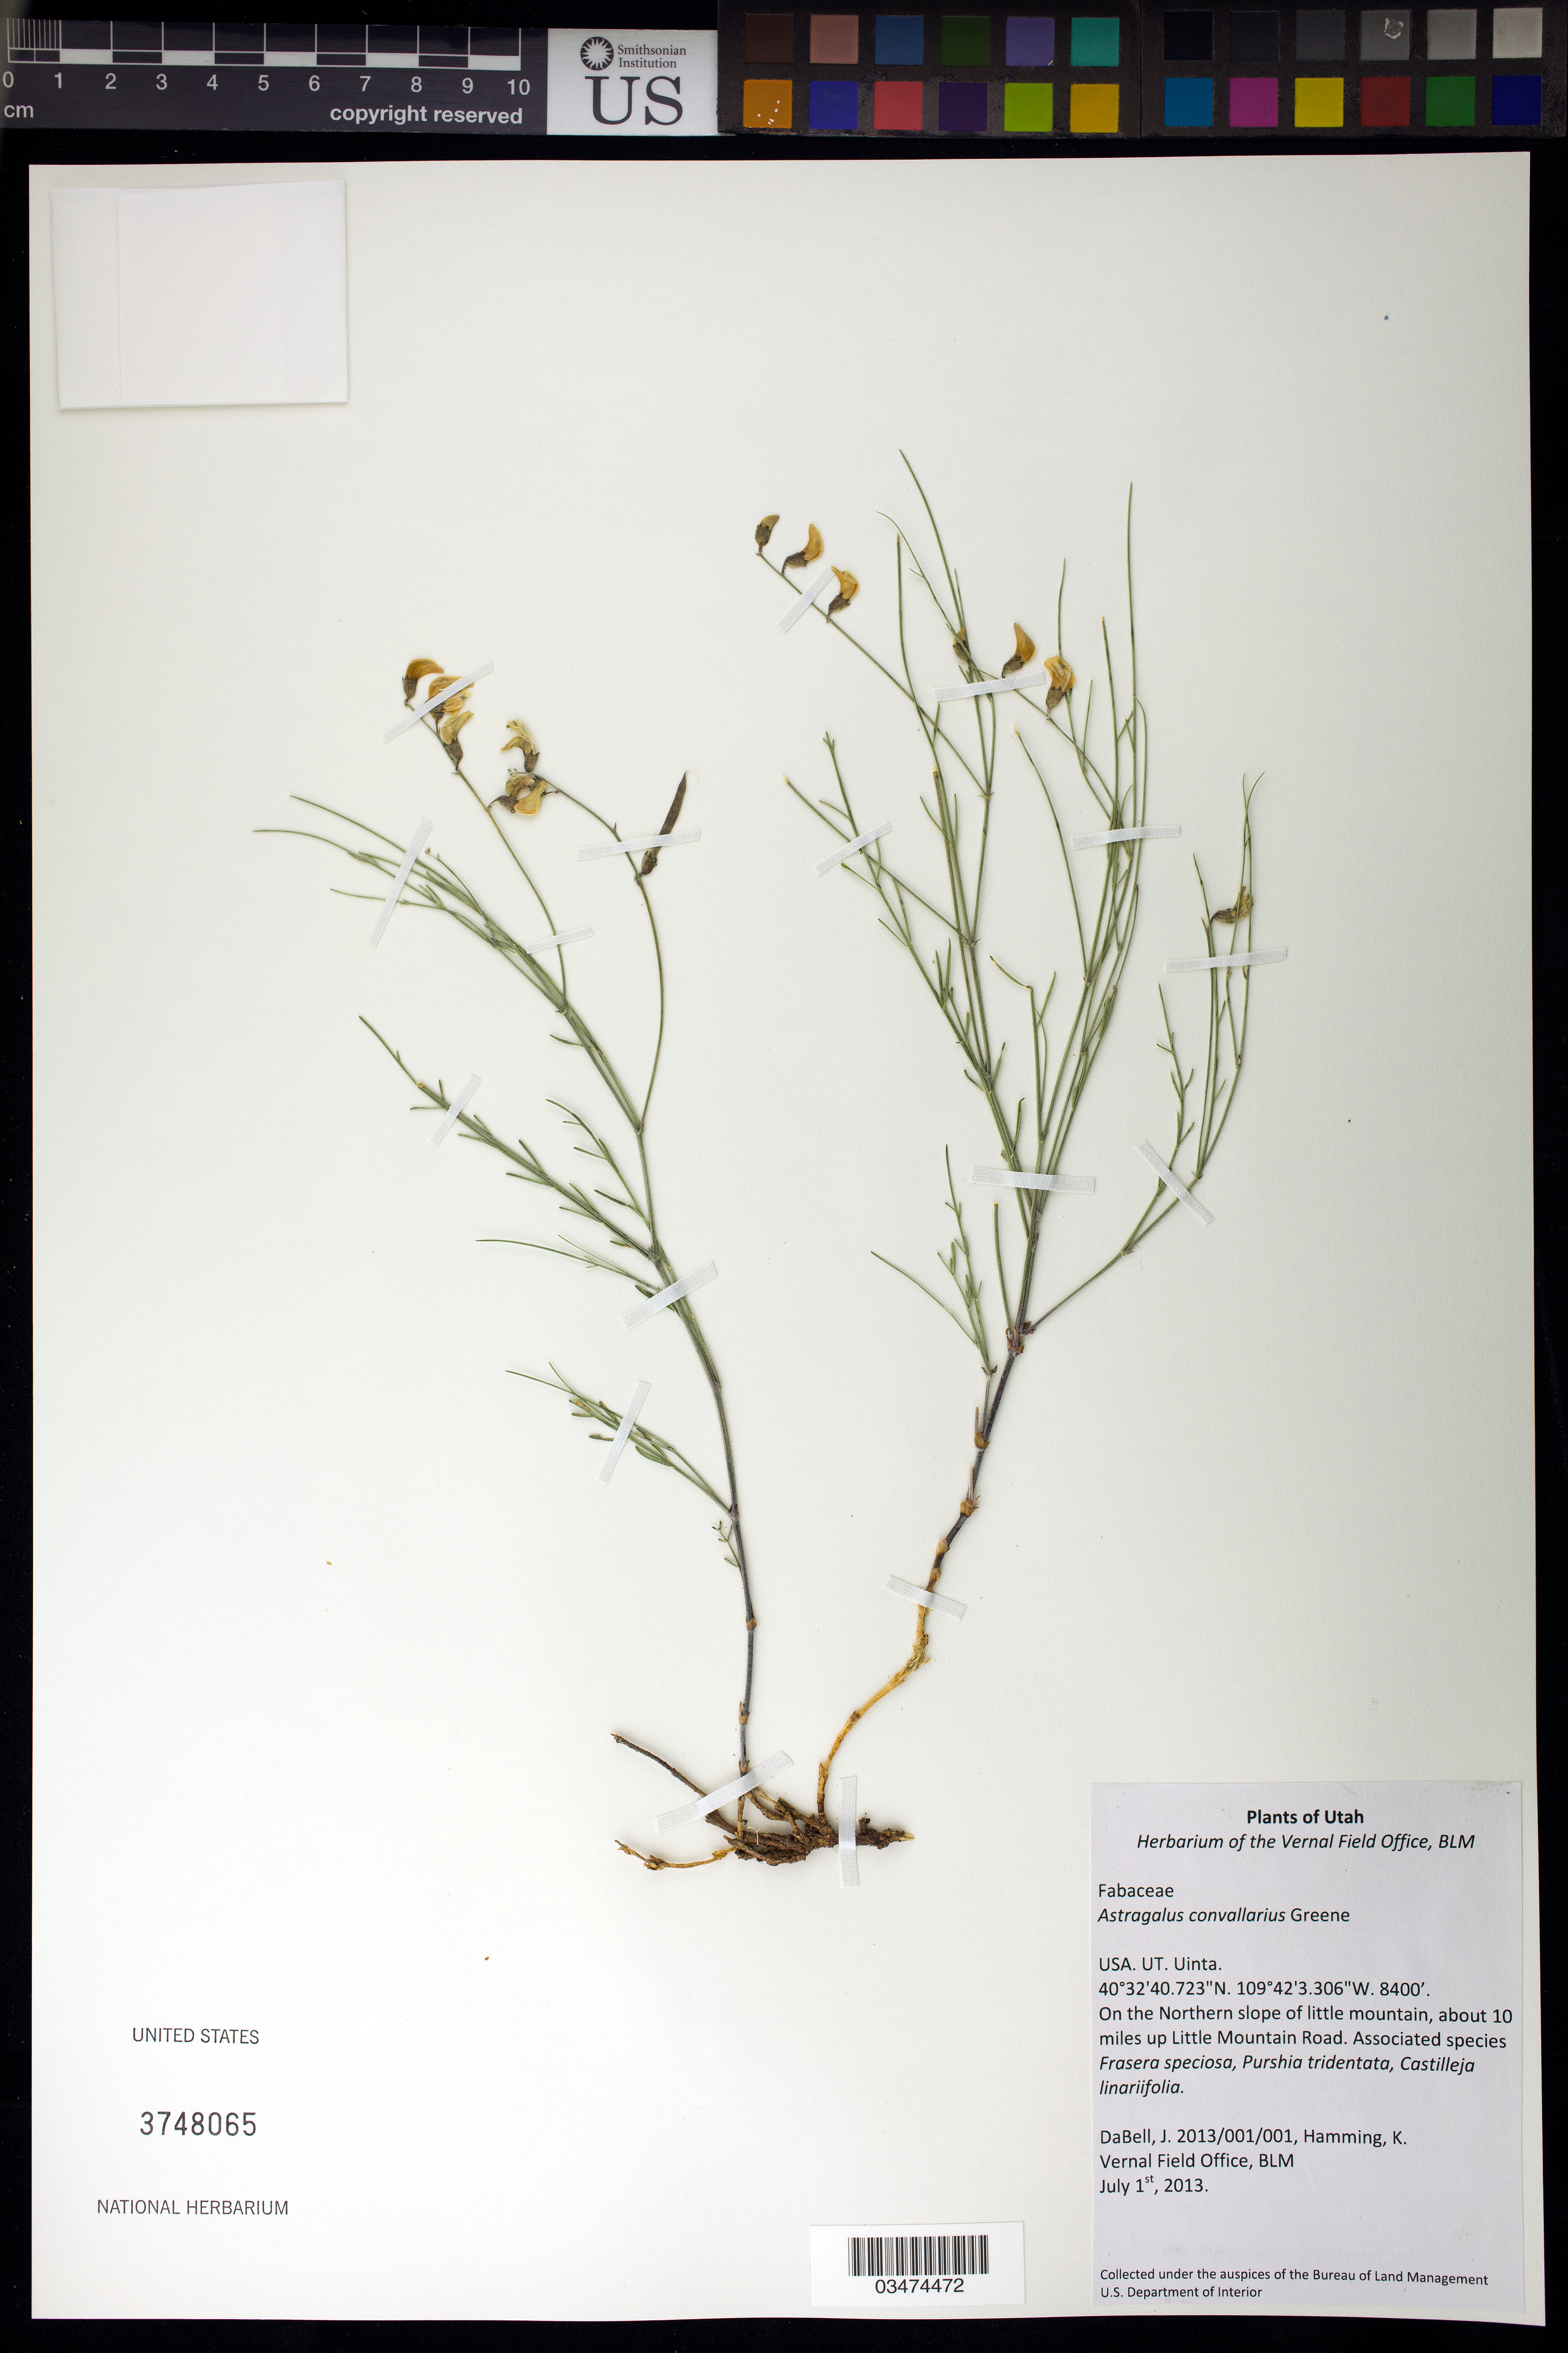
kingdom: Plantae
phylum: Tracheophyta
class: Magnoliopsida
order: Fabales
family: Fabaceae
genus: Astragalus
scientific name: Astragalus convallarius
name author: Greene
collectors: J. DaBell & K. Hamming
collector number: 2013/001/001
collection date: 2013-07-01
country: United States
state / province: Utah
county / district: Uintah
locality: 10 miles up Little Mountain Rd. on the northern slope of little mountain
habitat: With Frasera speciosa, Purshia tridentata, Castilleja linariifolia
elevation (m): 2560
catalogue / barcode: US 3748065